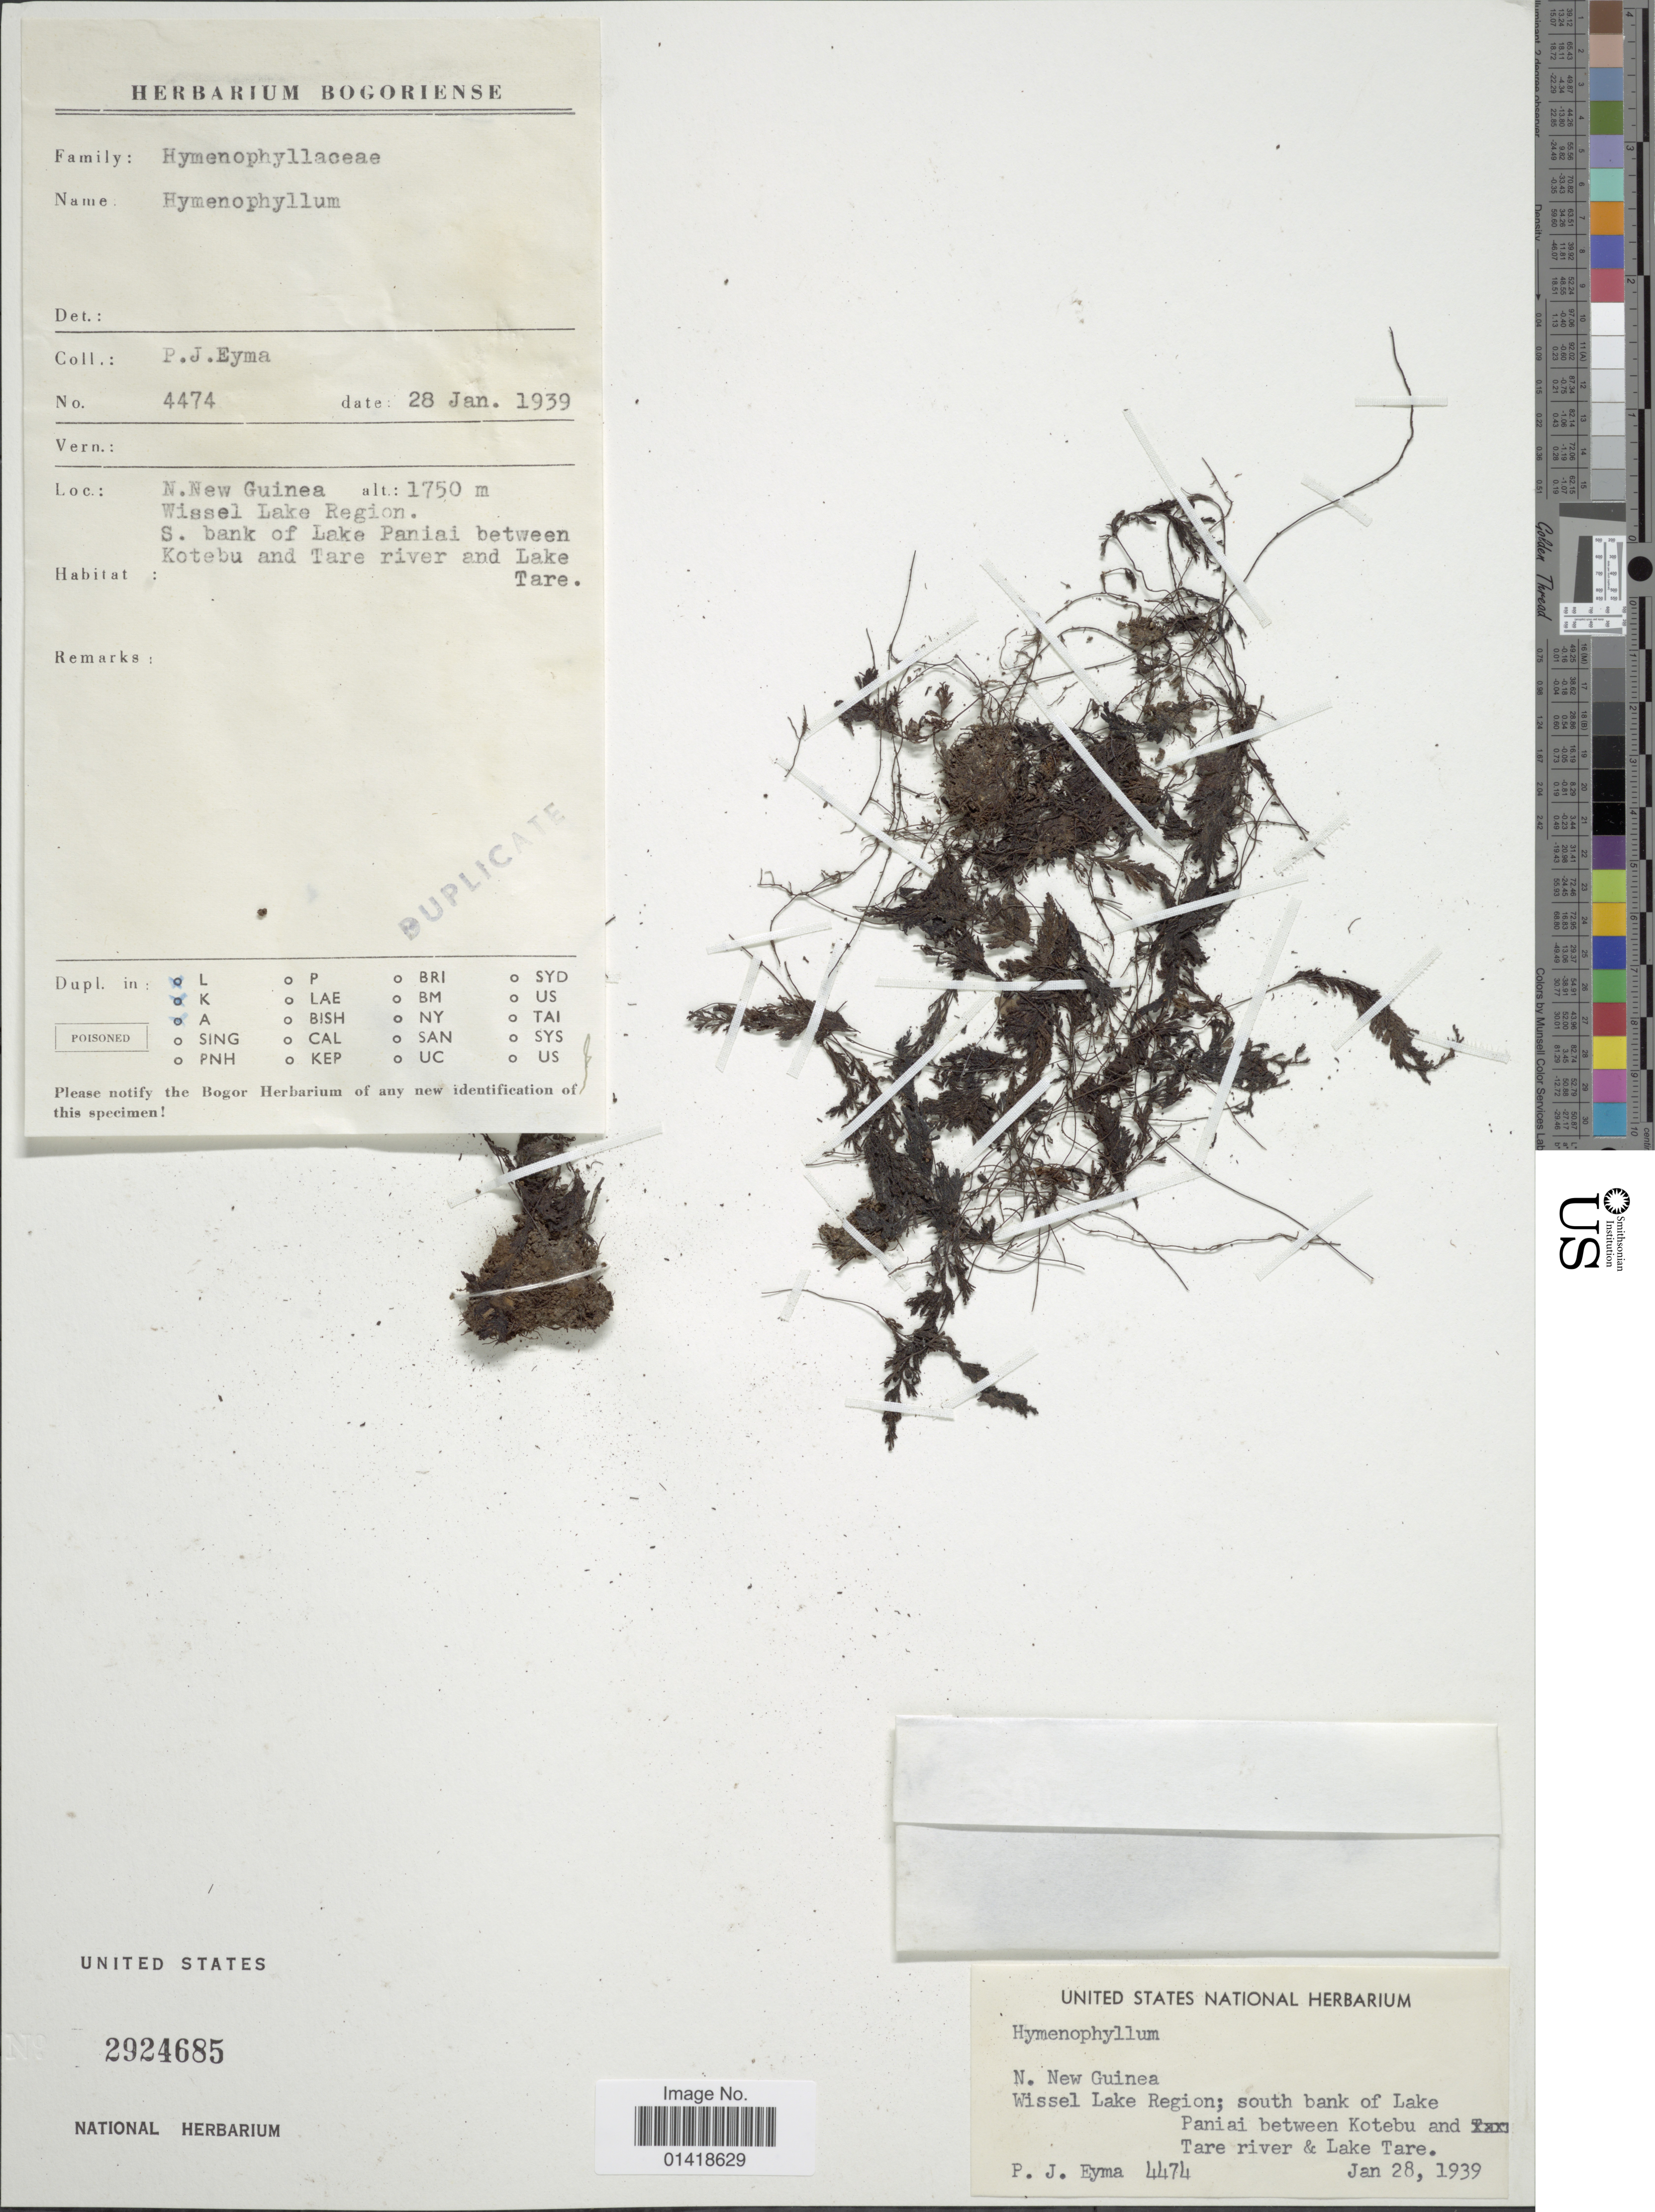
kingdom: Plantae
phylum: Tracheophyta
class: Polypodiopsida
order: Hymenophyllales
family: Hymenophyllaceae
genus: Hymenophyllum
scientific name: Hymenophyllum sp.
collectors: P. J. Eyma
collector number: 4474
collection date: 1939-01-28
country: Papua New Guinea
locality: N. New Guinea. Wissel Lake Region. S. Bank of Lake Panisi between Kotebu and Tare river and Lake Tare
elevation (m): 1750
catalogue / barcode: US 2924685